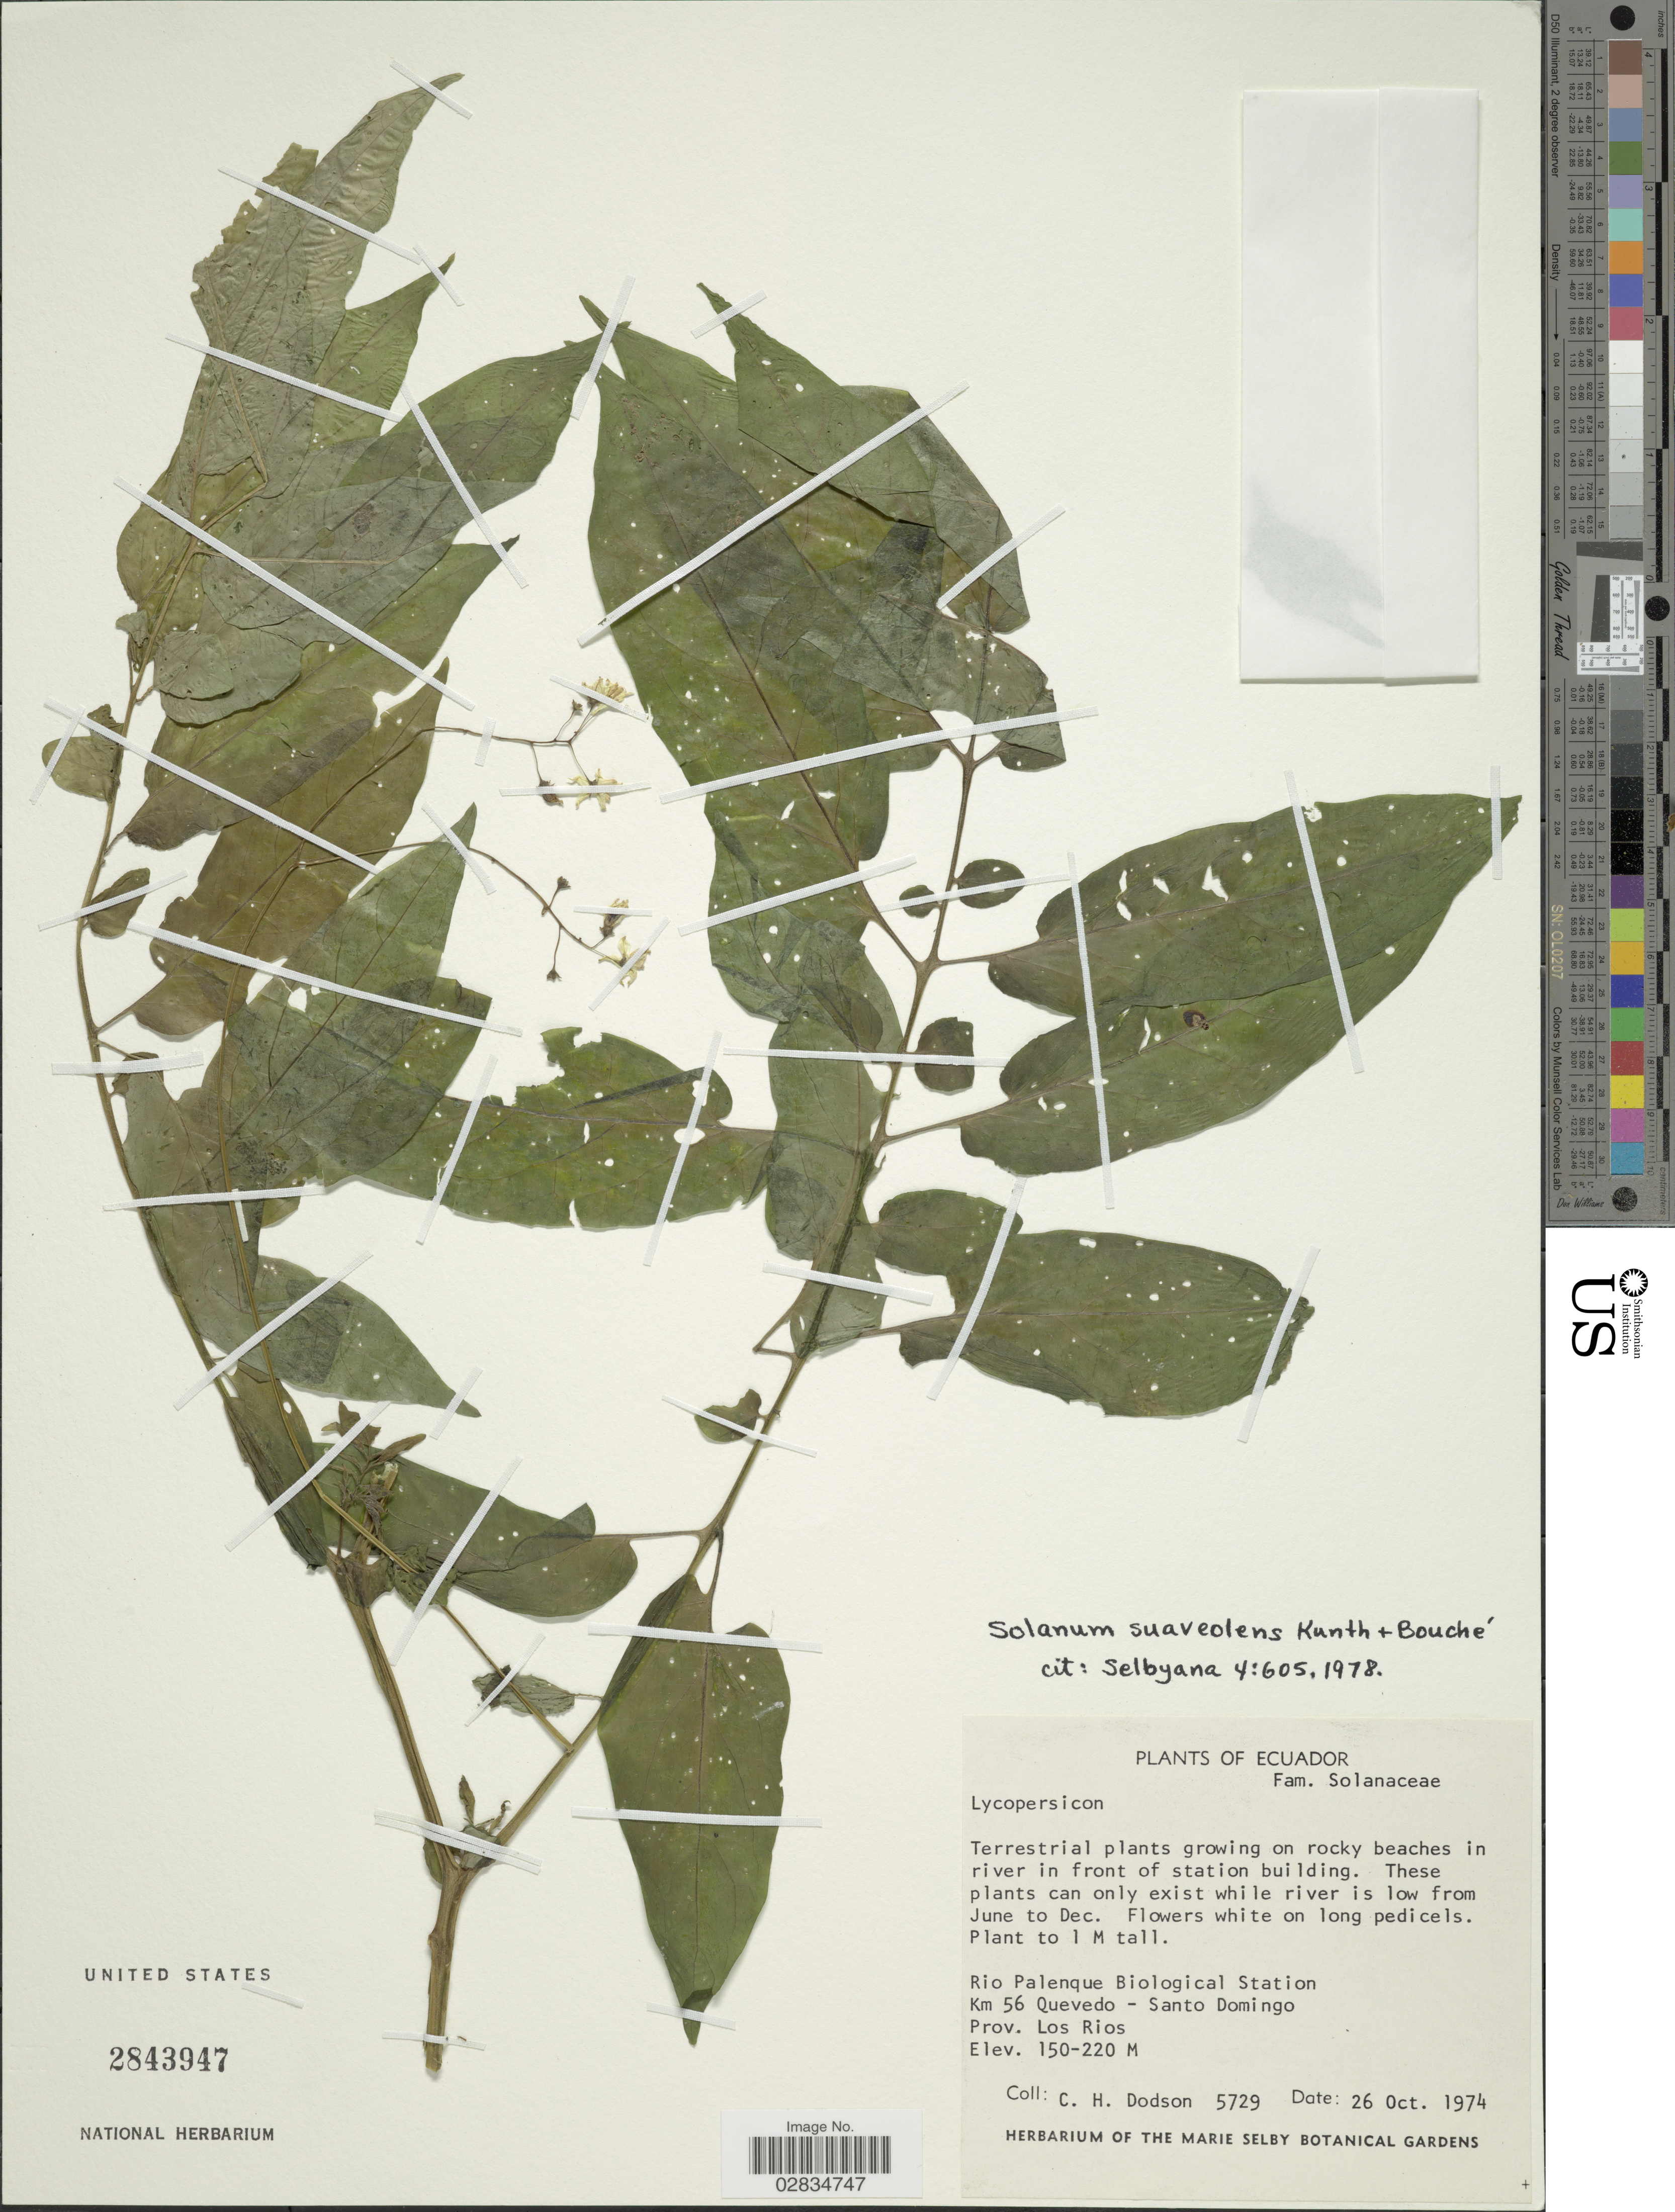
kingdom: Plantae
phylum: Tracheophyta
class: Magnoliopsida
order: Solanales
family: Solanaceae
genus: Solanum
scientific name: Solanum suaveolens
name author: Kunth & C.D. Bouché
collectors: C. H. Dodson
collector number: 5729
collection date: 1974-10-26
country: Ecuador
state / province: Los Ríos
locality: Rio Palenque Biological Station km 56 Quevedo-Santo Domingo.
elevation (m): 150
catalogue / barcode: US 2843947